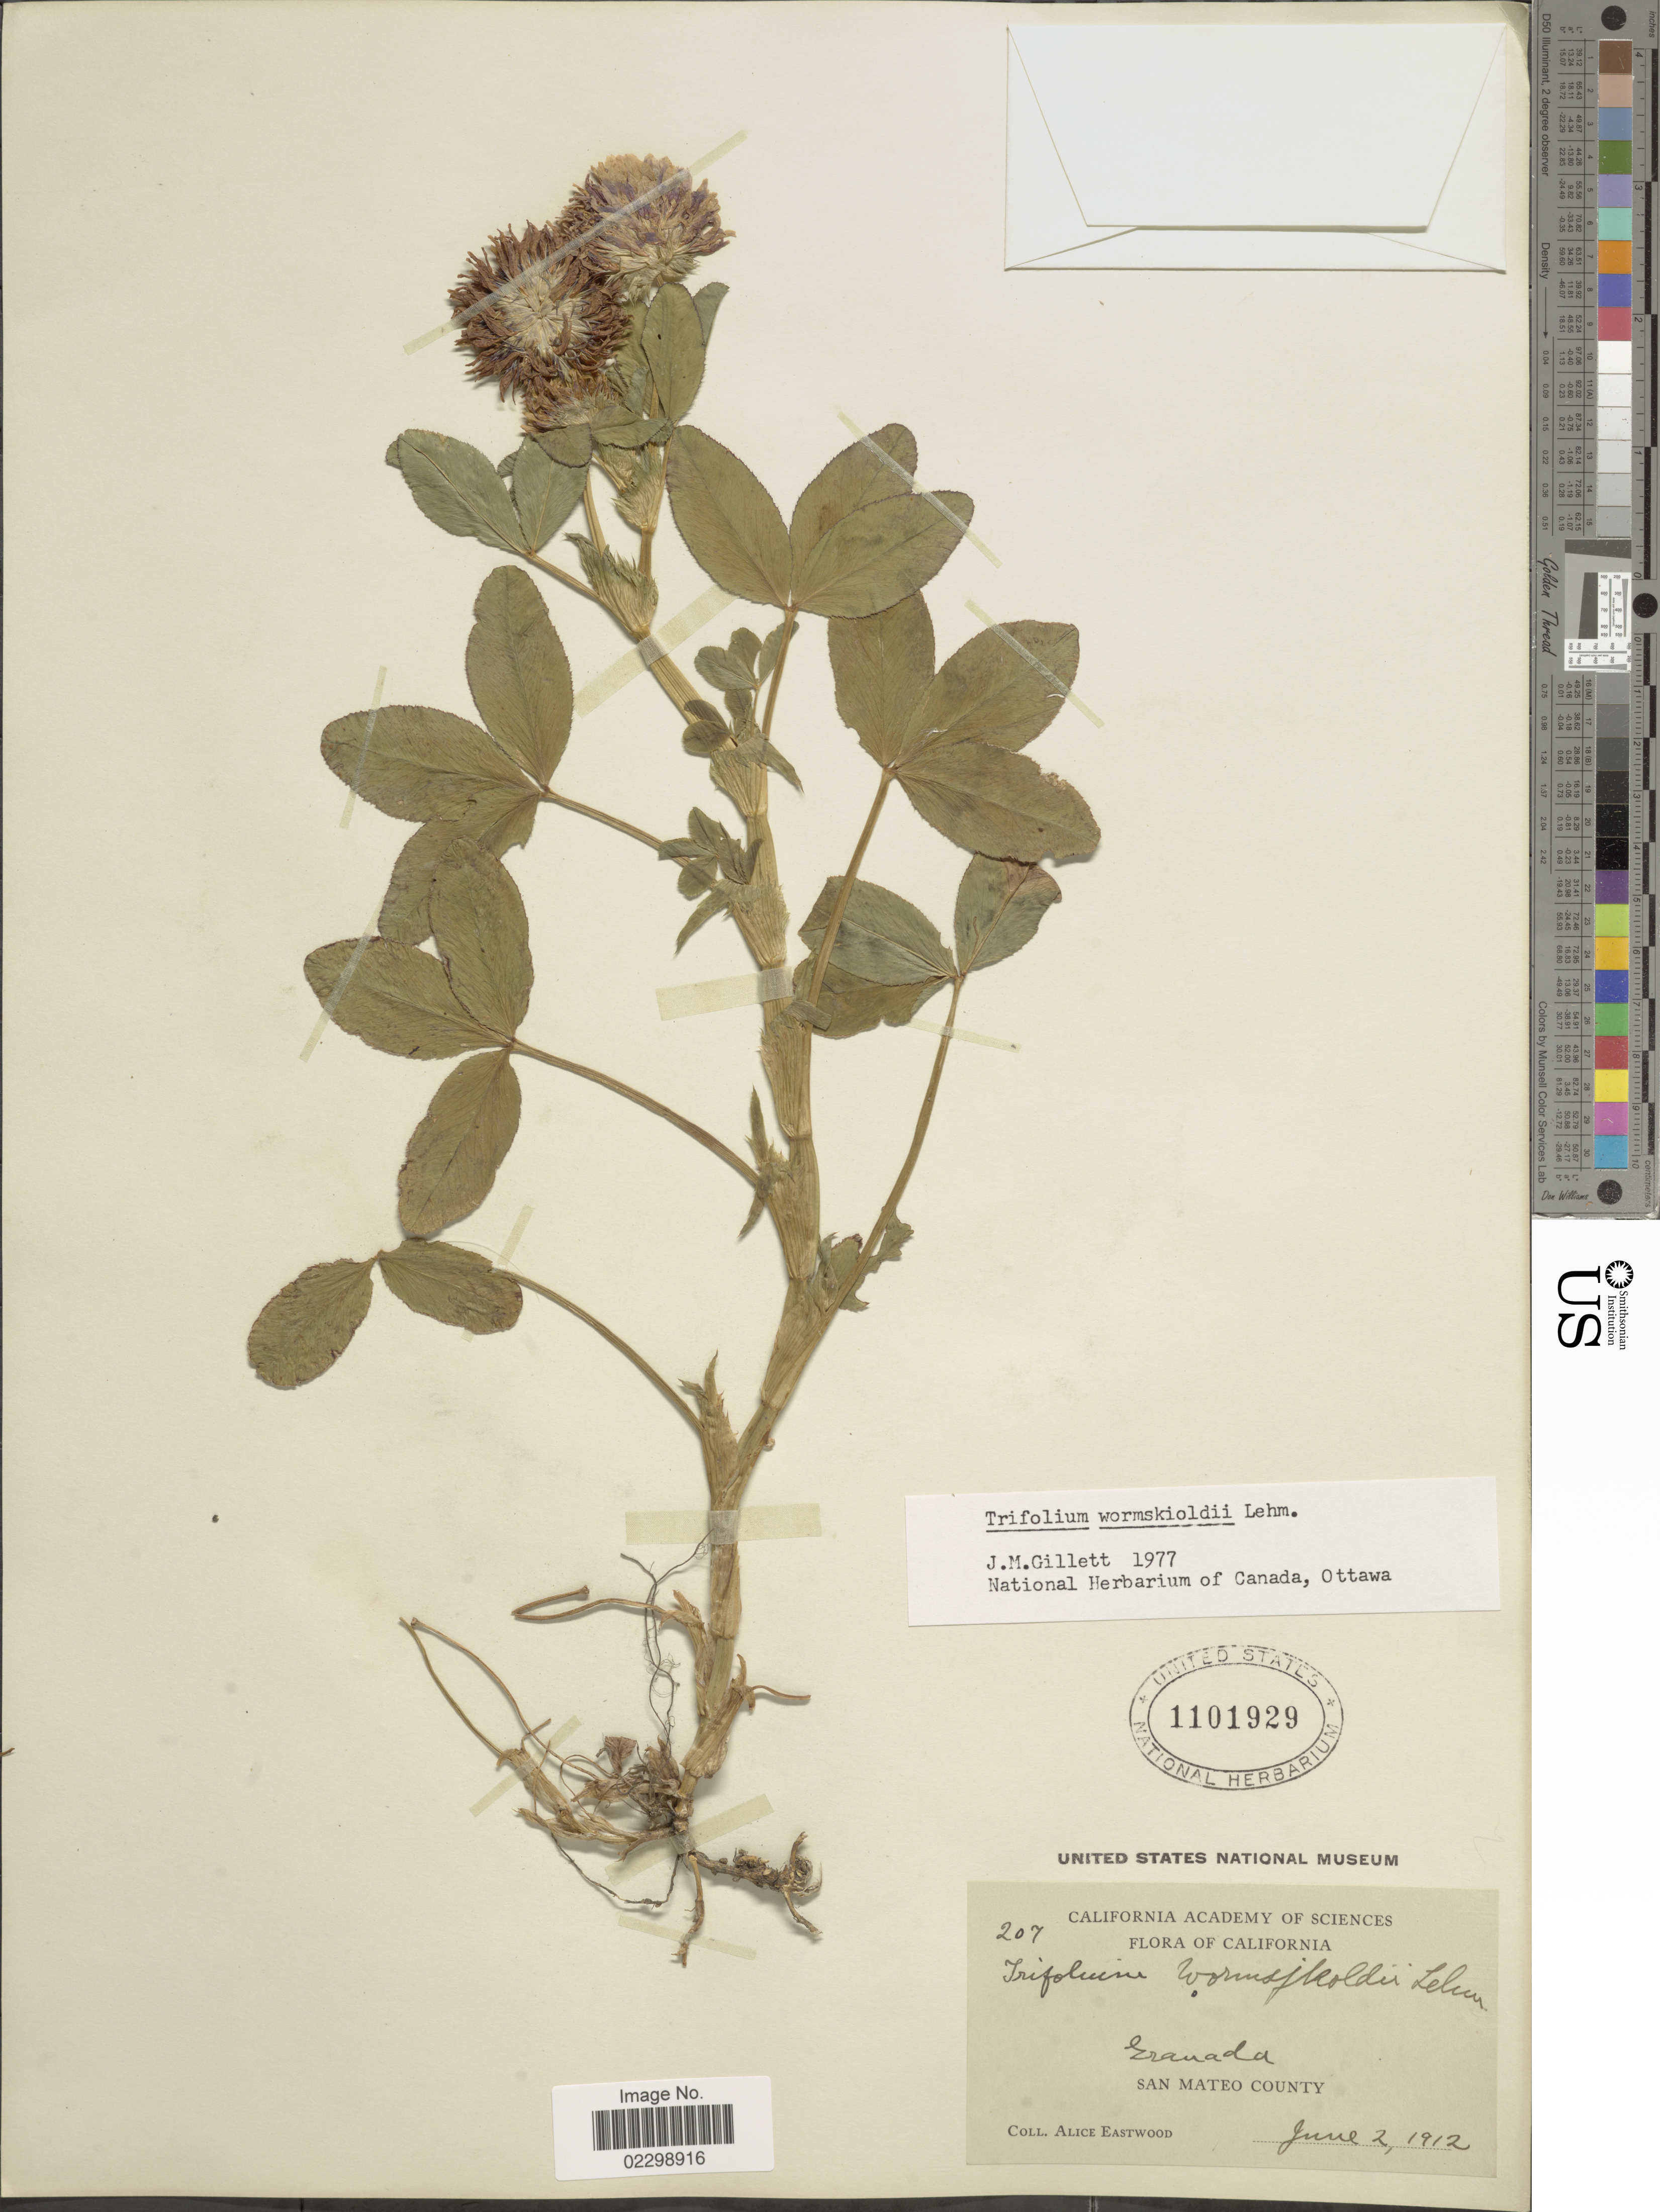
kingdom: Plantae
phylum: Tracheophyta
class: Magnoliopsida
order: Fabales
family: Fabaceae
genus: Trifolium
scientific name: Trifolium wormskioldii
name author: Lehm.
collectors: A. Eastwood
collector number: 207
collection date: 1912-06-02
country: United States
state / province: California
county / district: San Mateo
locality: Granada, San Mateo County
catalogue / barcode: US 1101929